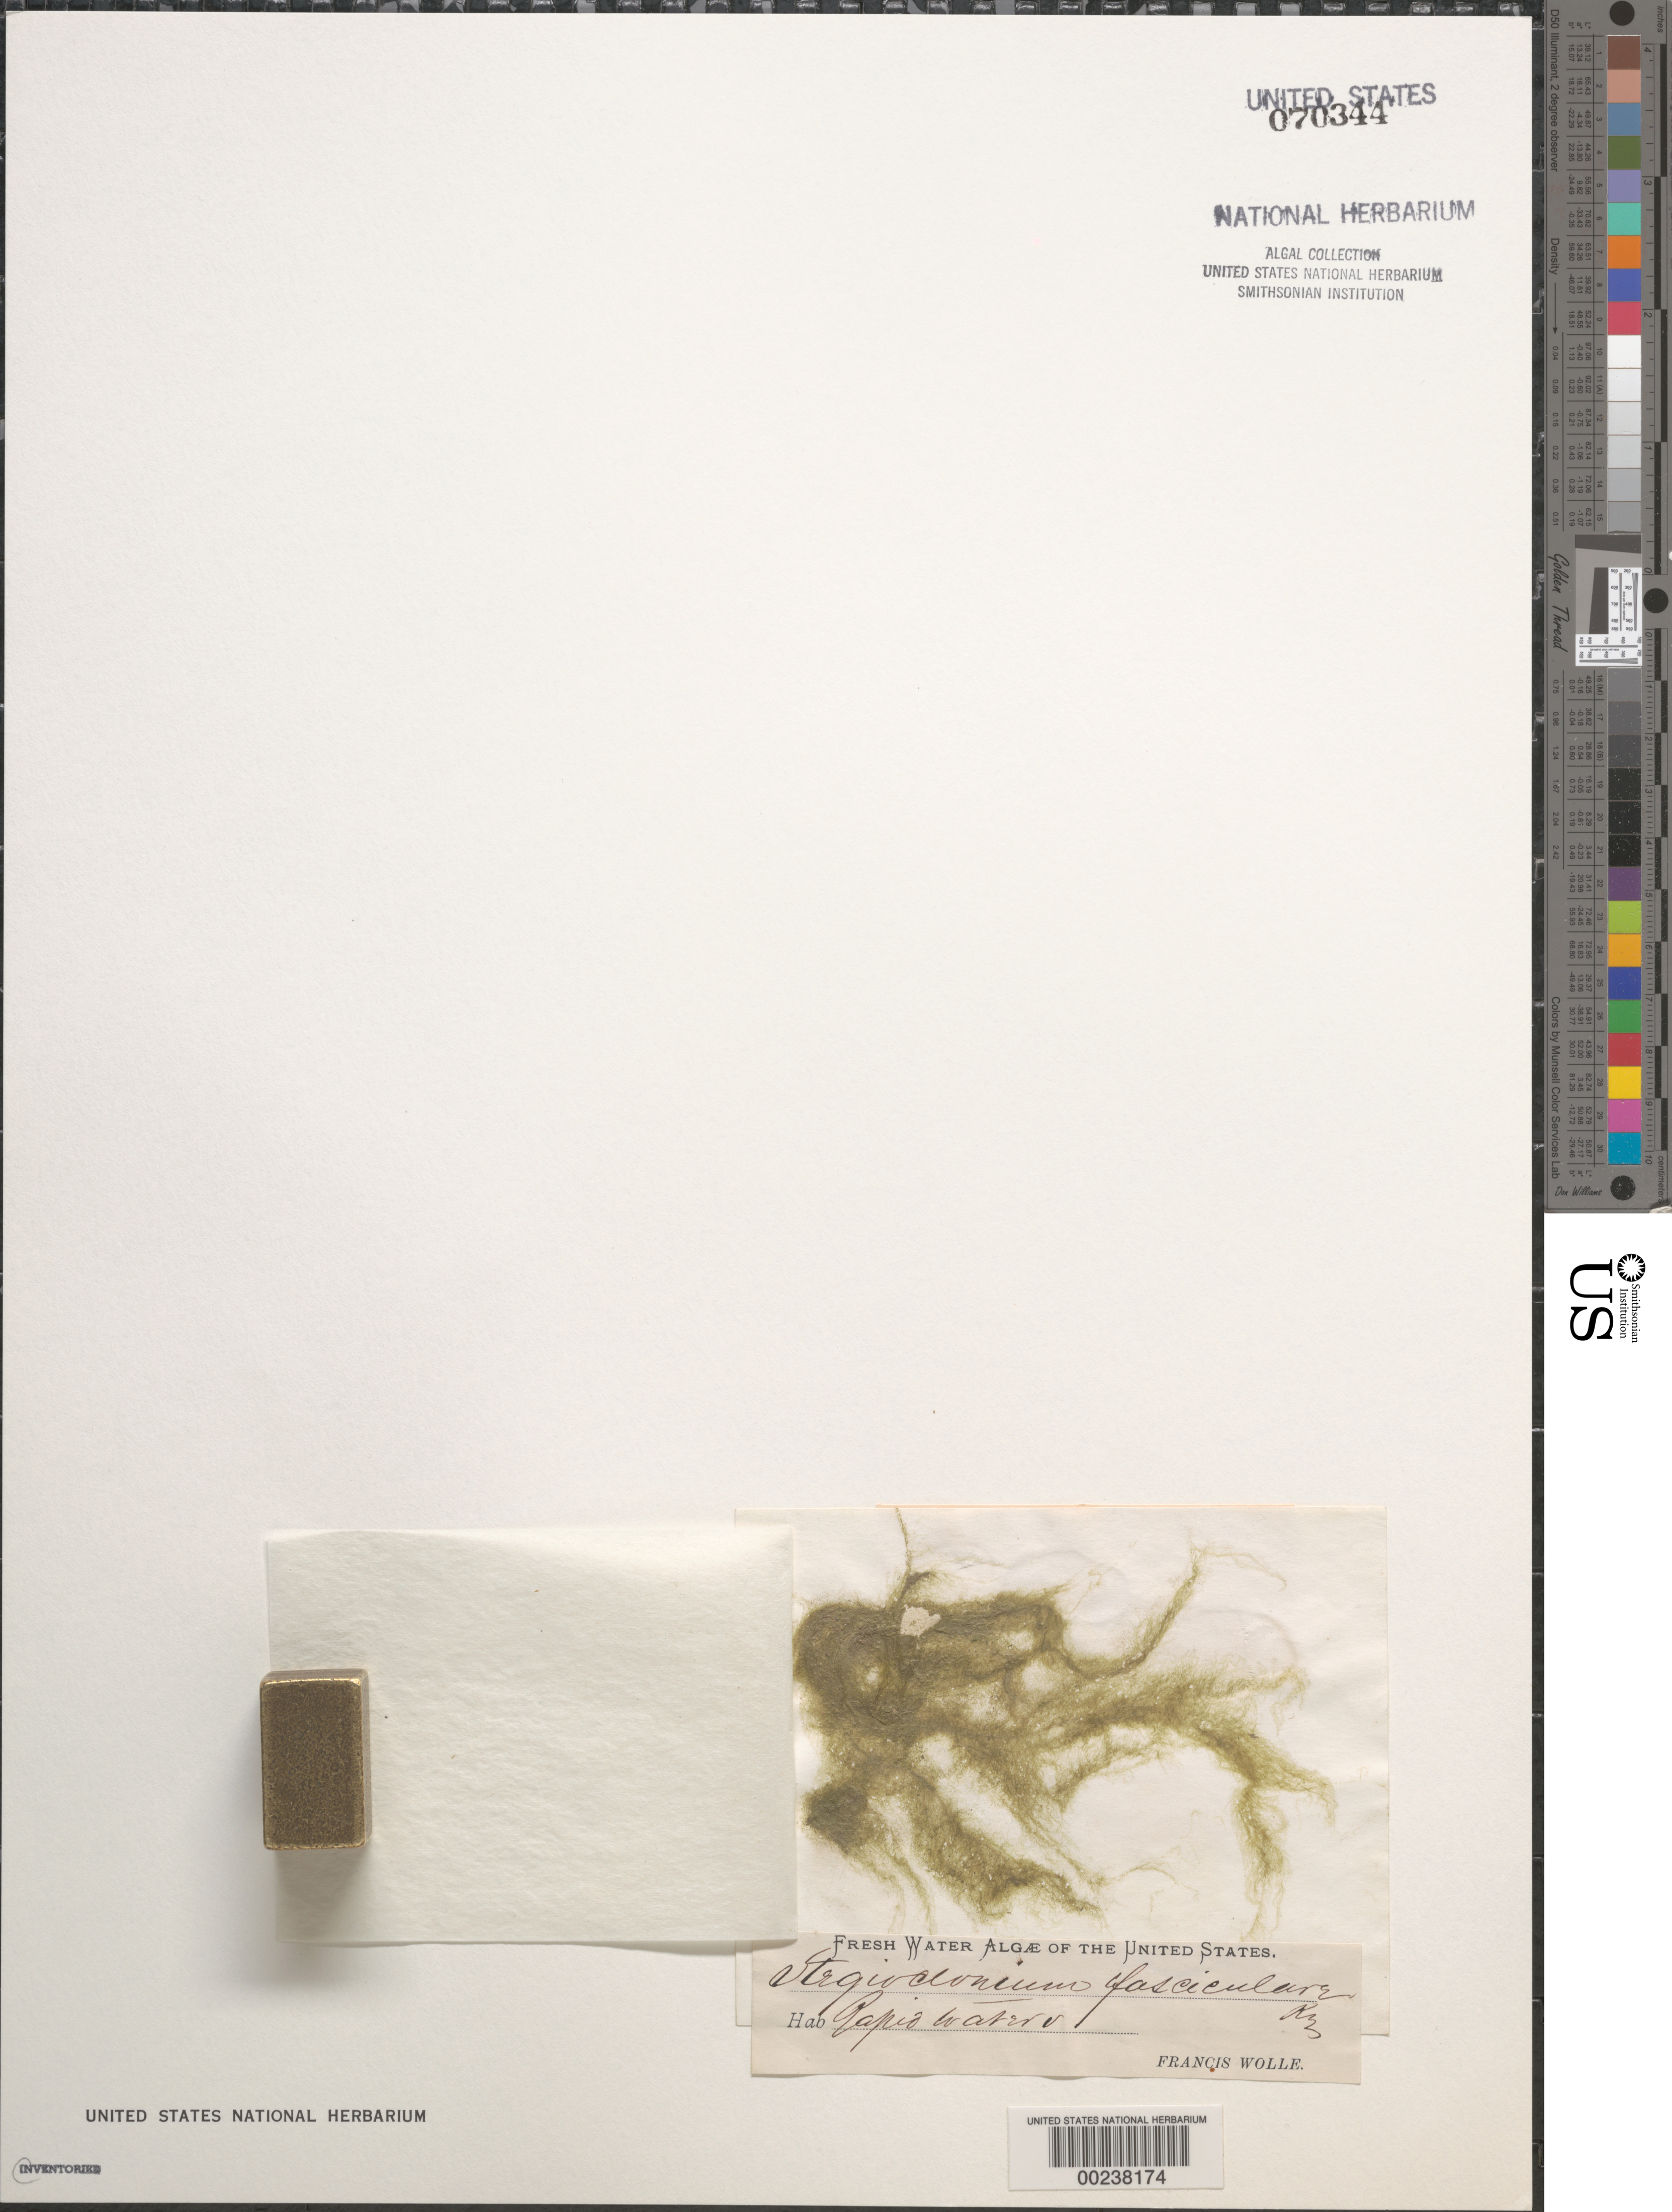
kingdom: Plantae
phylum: Chlorophyta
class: Chlorophyceae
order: Chaetophorales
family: Chaetophoraceae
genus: Stigeoclonium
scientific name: Stigeoclonium fasciculare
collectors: F. Wolle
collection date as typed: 18--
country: United States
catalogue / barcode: US 70344